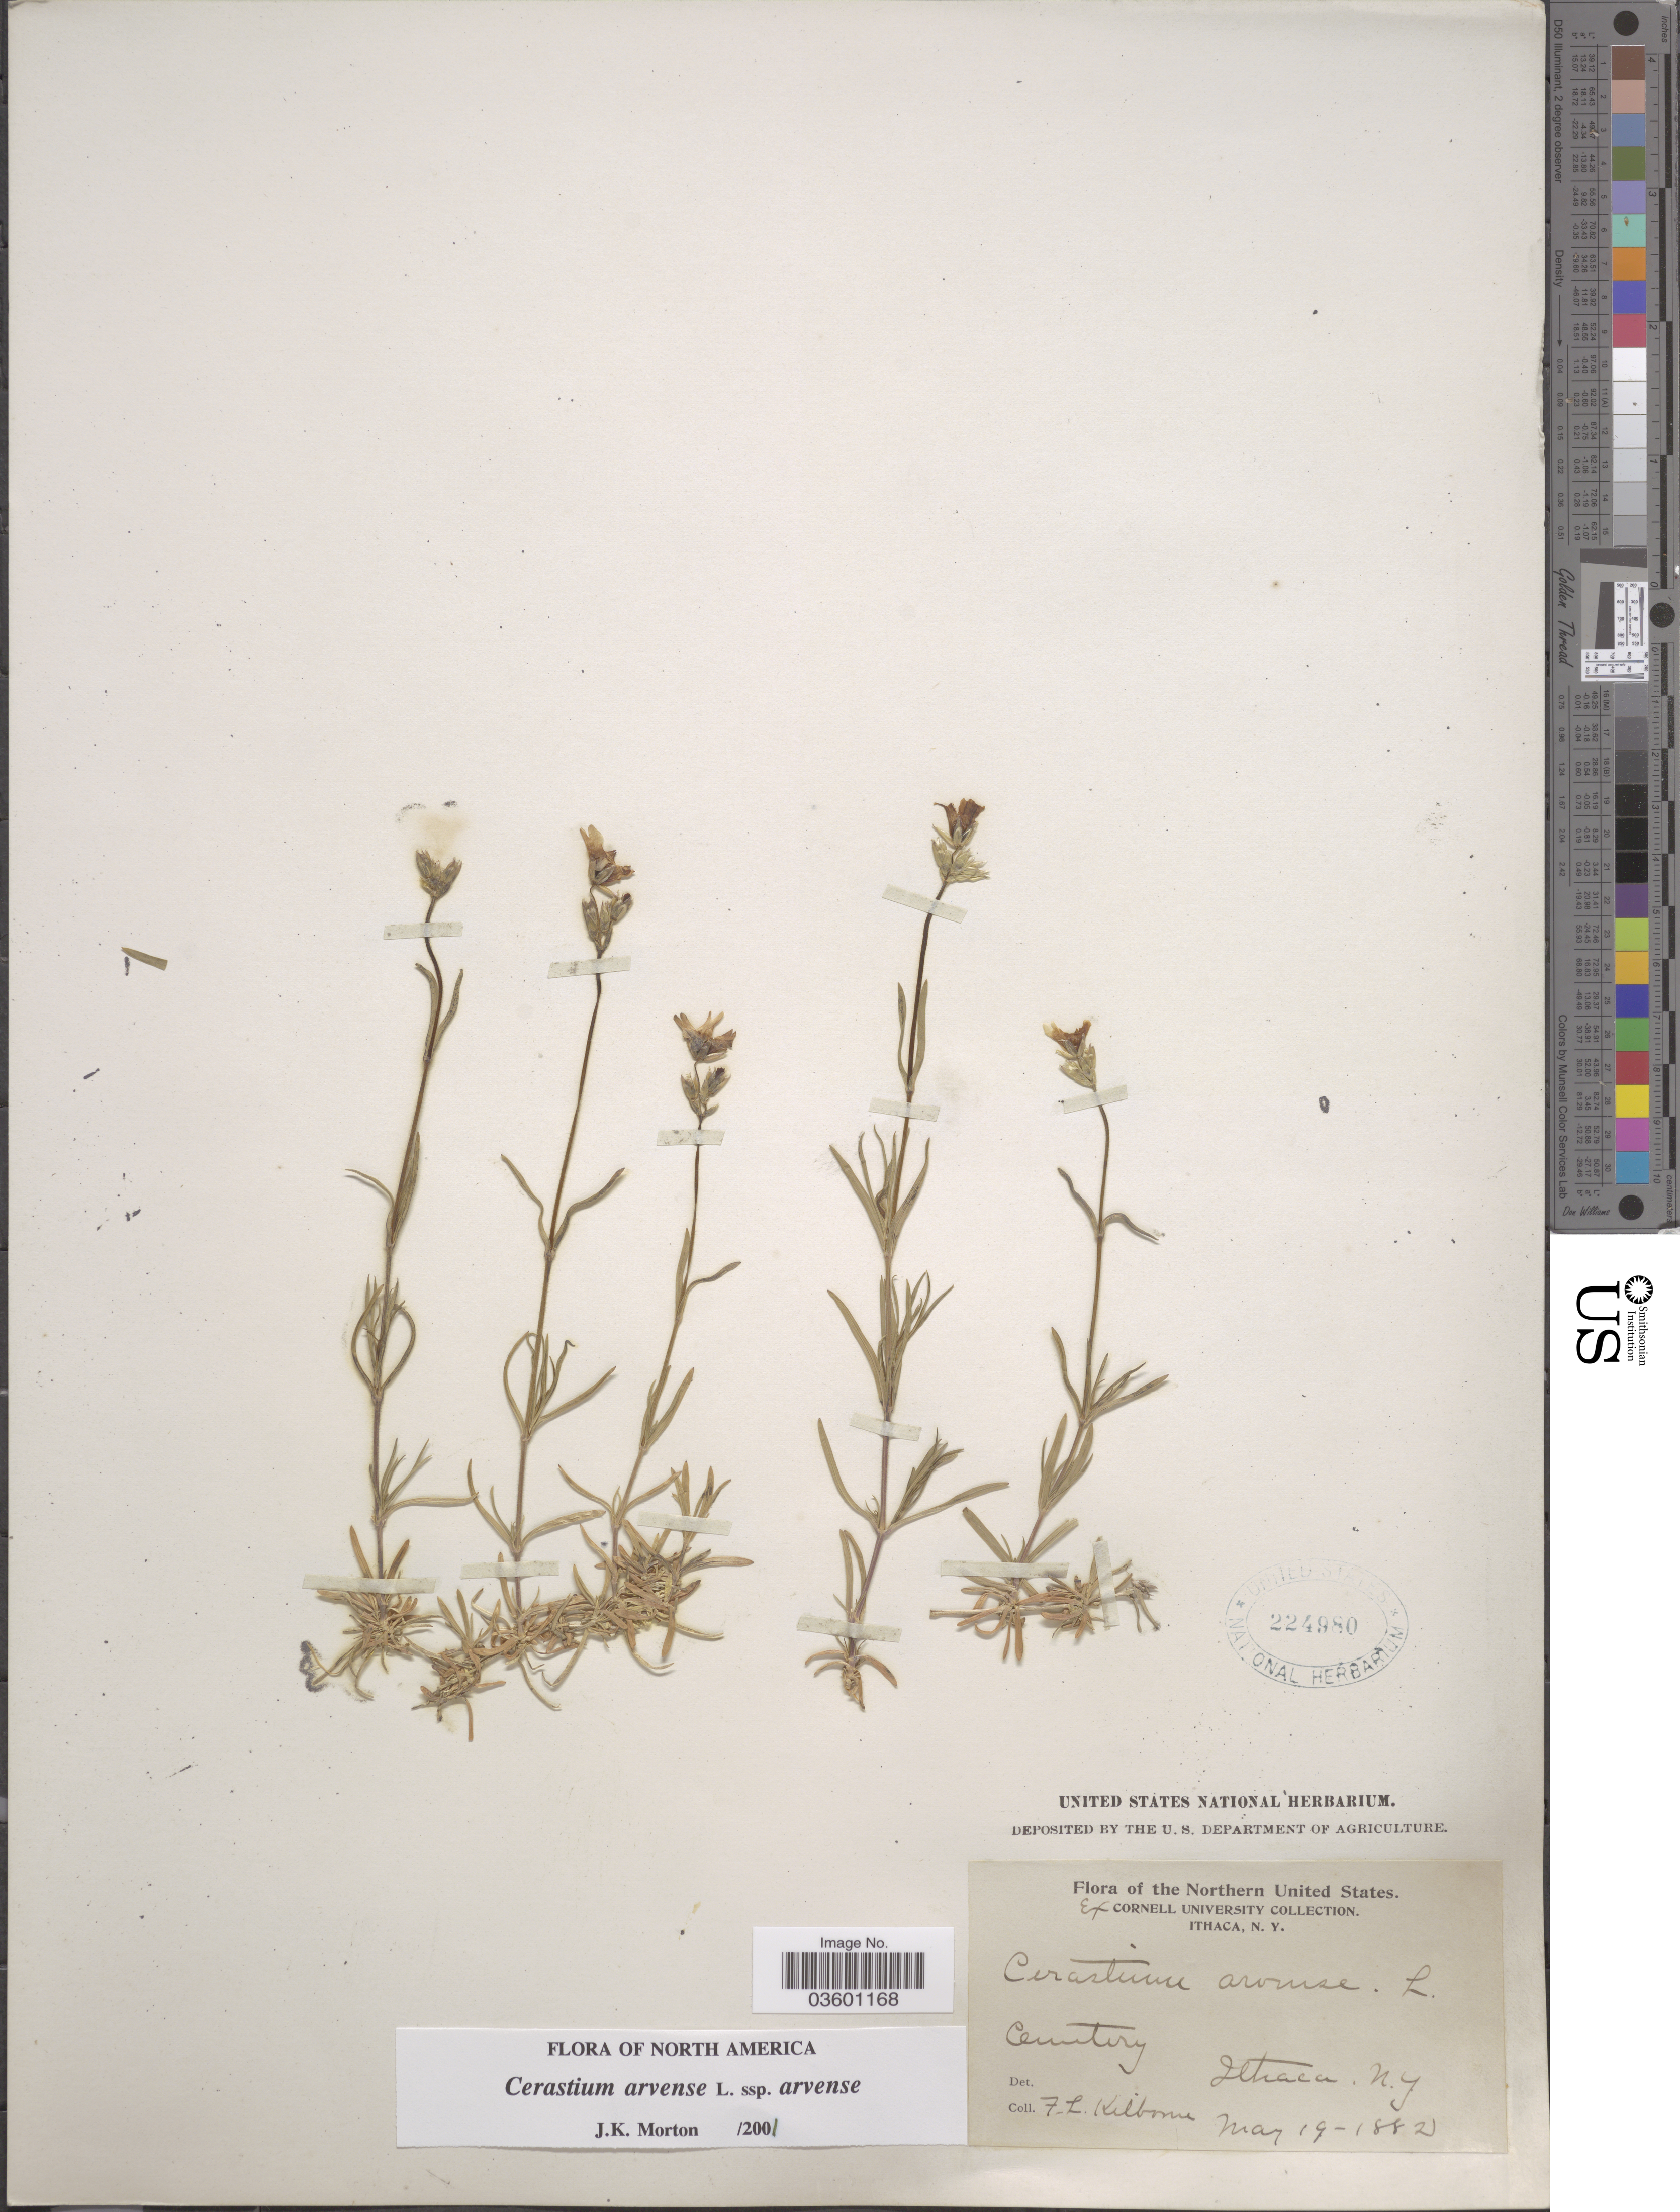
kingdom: Plantae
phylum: Tracheophyta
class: Magnoliopsida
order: Caryophyllales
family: Caryophyllaceae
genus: Cerastium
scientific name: Cerastium arvense subsp. arvense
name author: L.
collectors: F. L. Kilborne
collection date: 1882-05-19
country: United States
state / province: New York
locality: Cemetery. Ithaca. Northern United States.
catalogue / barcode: US 224980